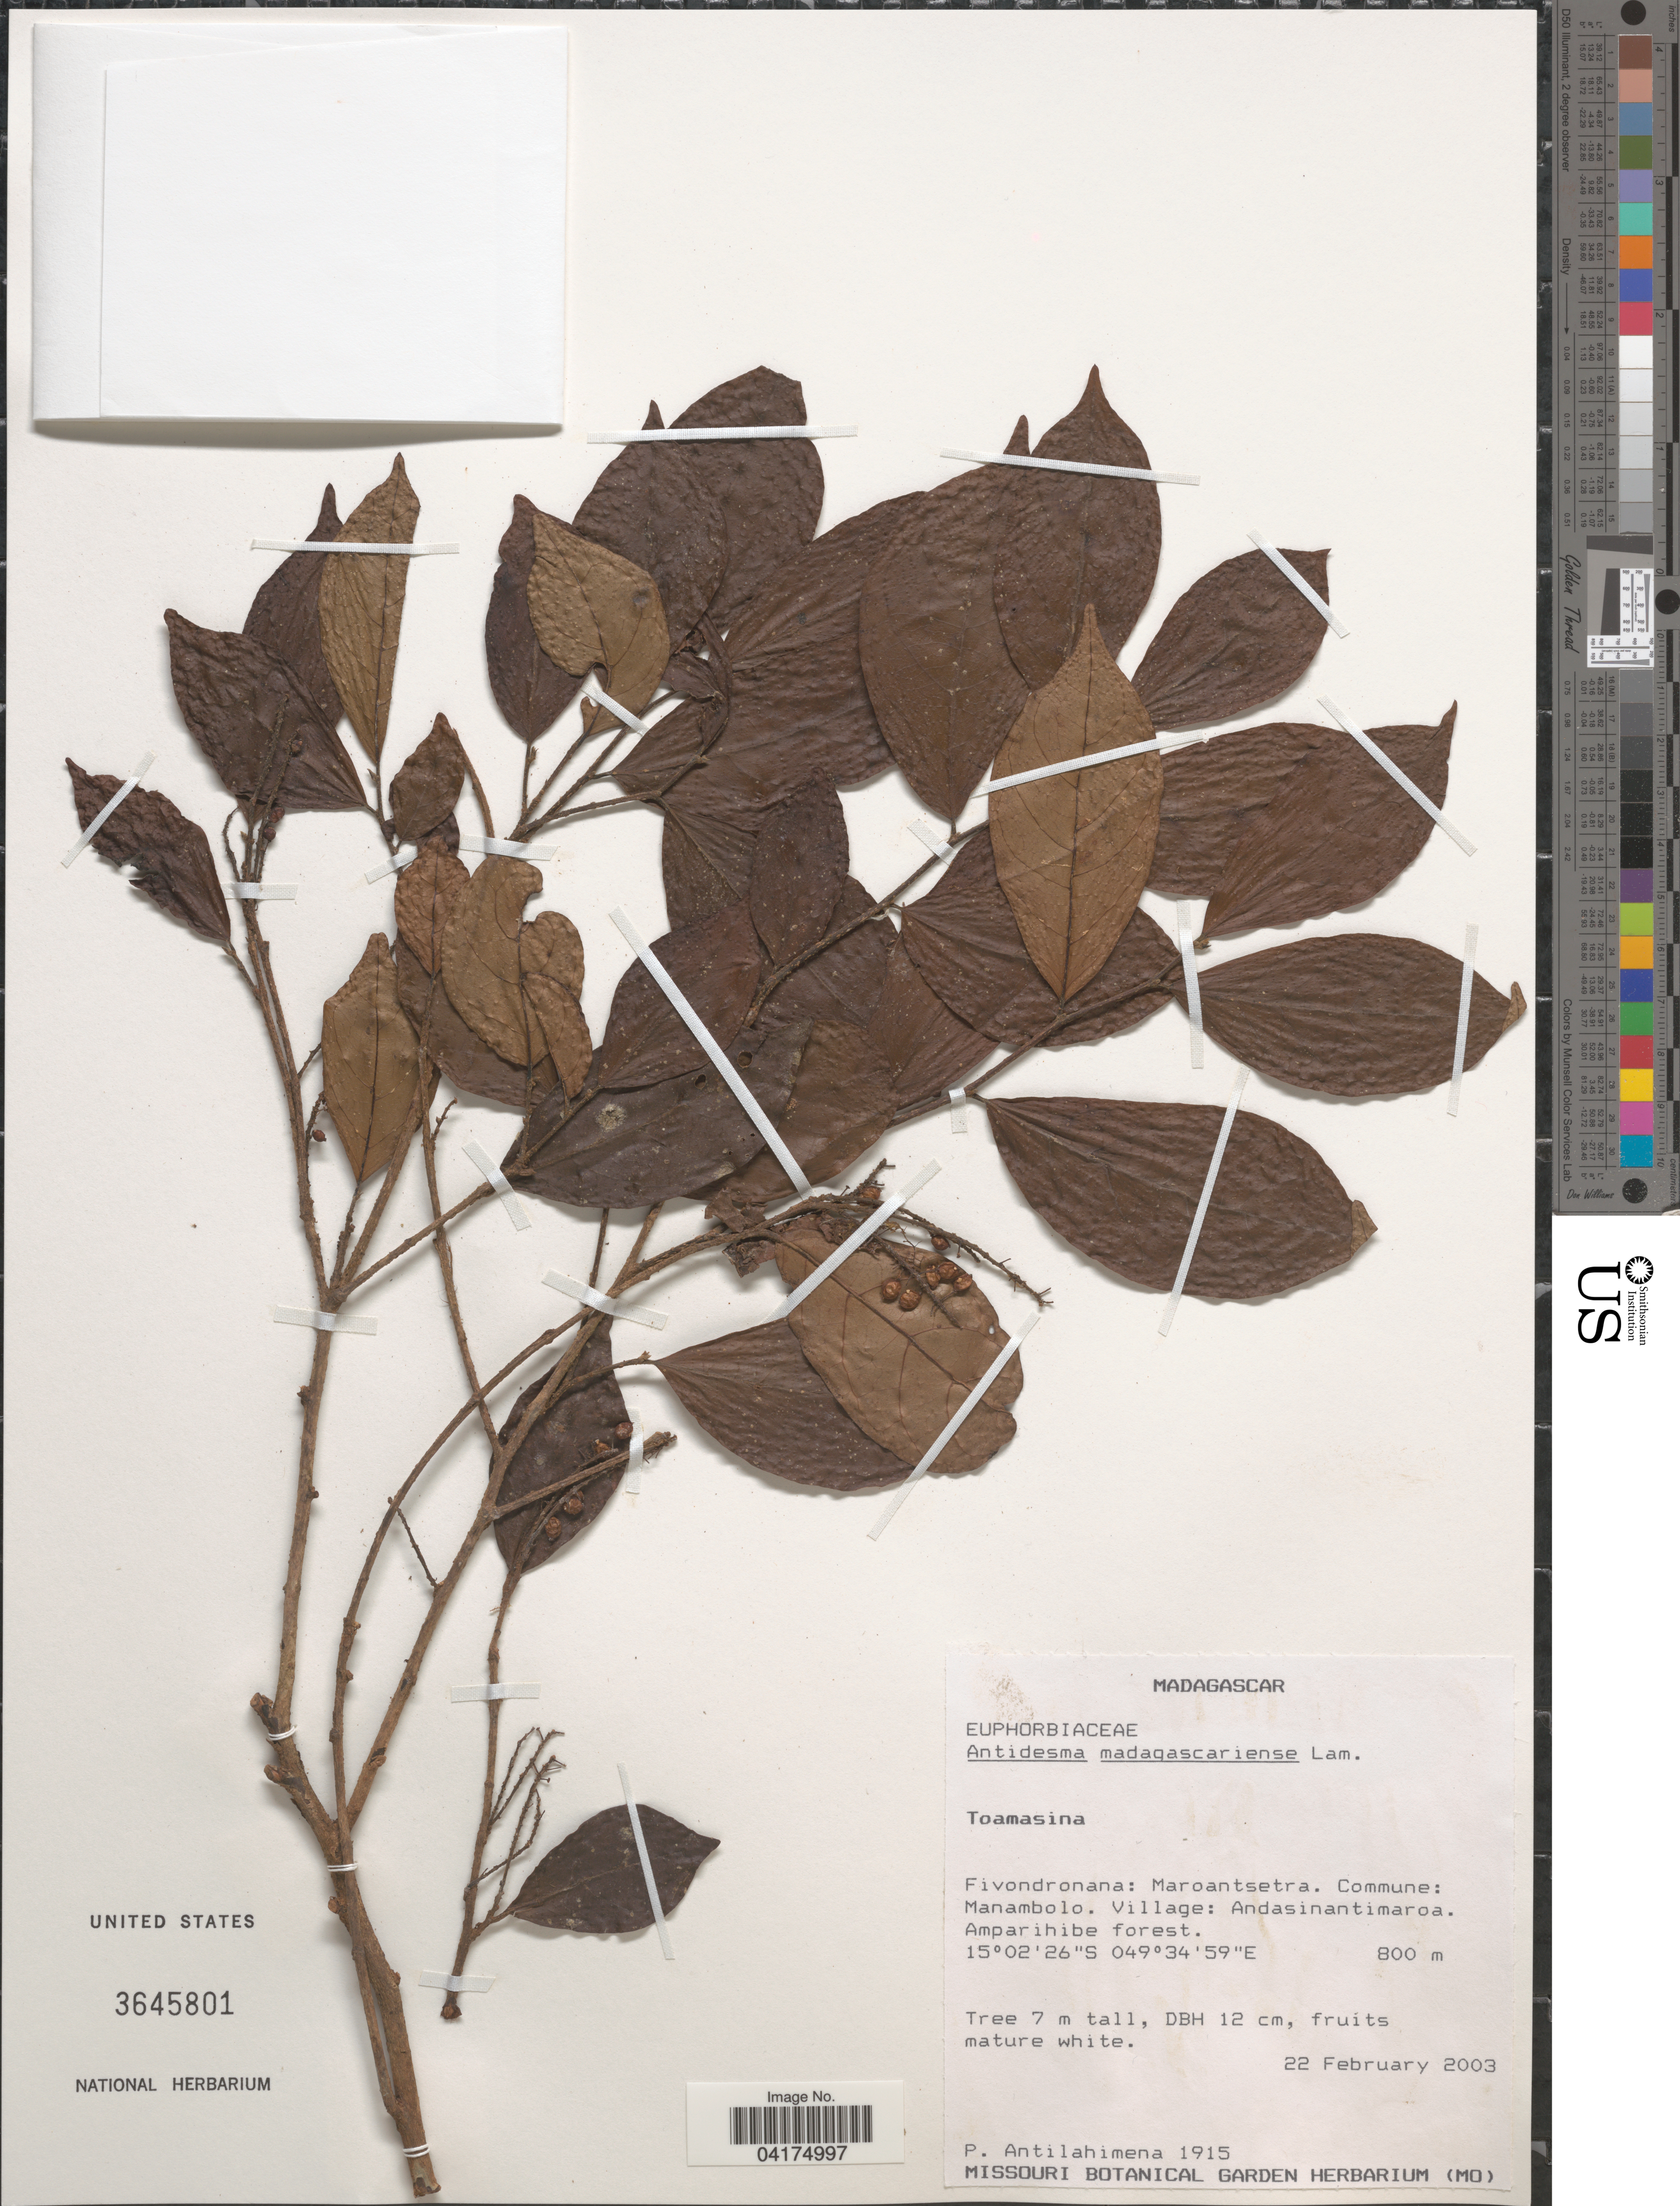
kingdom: Plantae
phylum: Tracheophyta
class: Magnoliopsida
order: Malpighiales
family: Phyllanthaceae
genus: Antidesma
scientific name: Antidesma madagascariense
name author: Lam.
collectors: P. Antilahimena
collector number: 1915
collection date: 2003-02-22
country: Madagascar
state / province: Analanjirofo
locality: Fivondronana: Maroantsetra. Commune: Manambolo. Village: Andasinantimaroa.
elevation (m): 800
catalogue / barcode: US 3645801